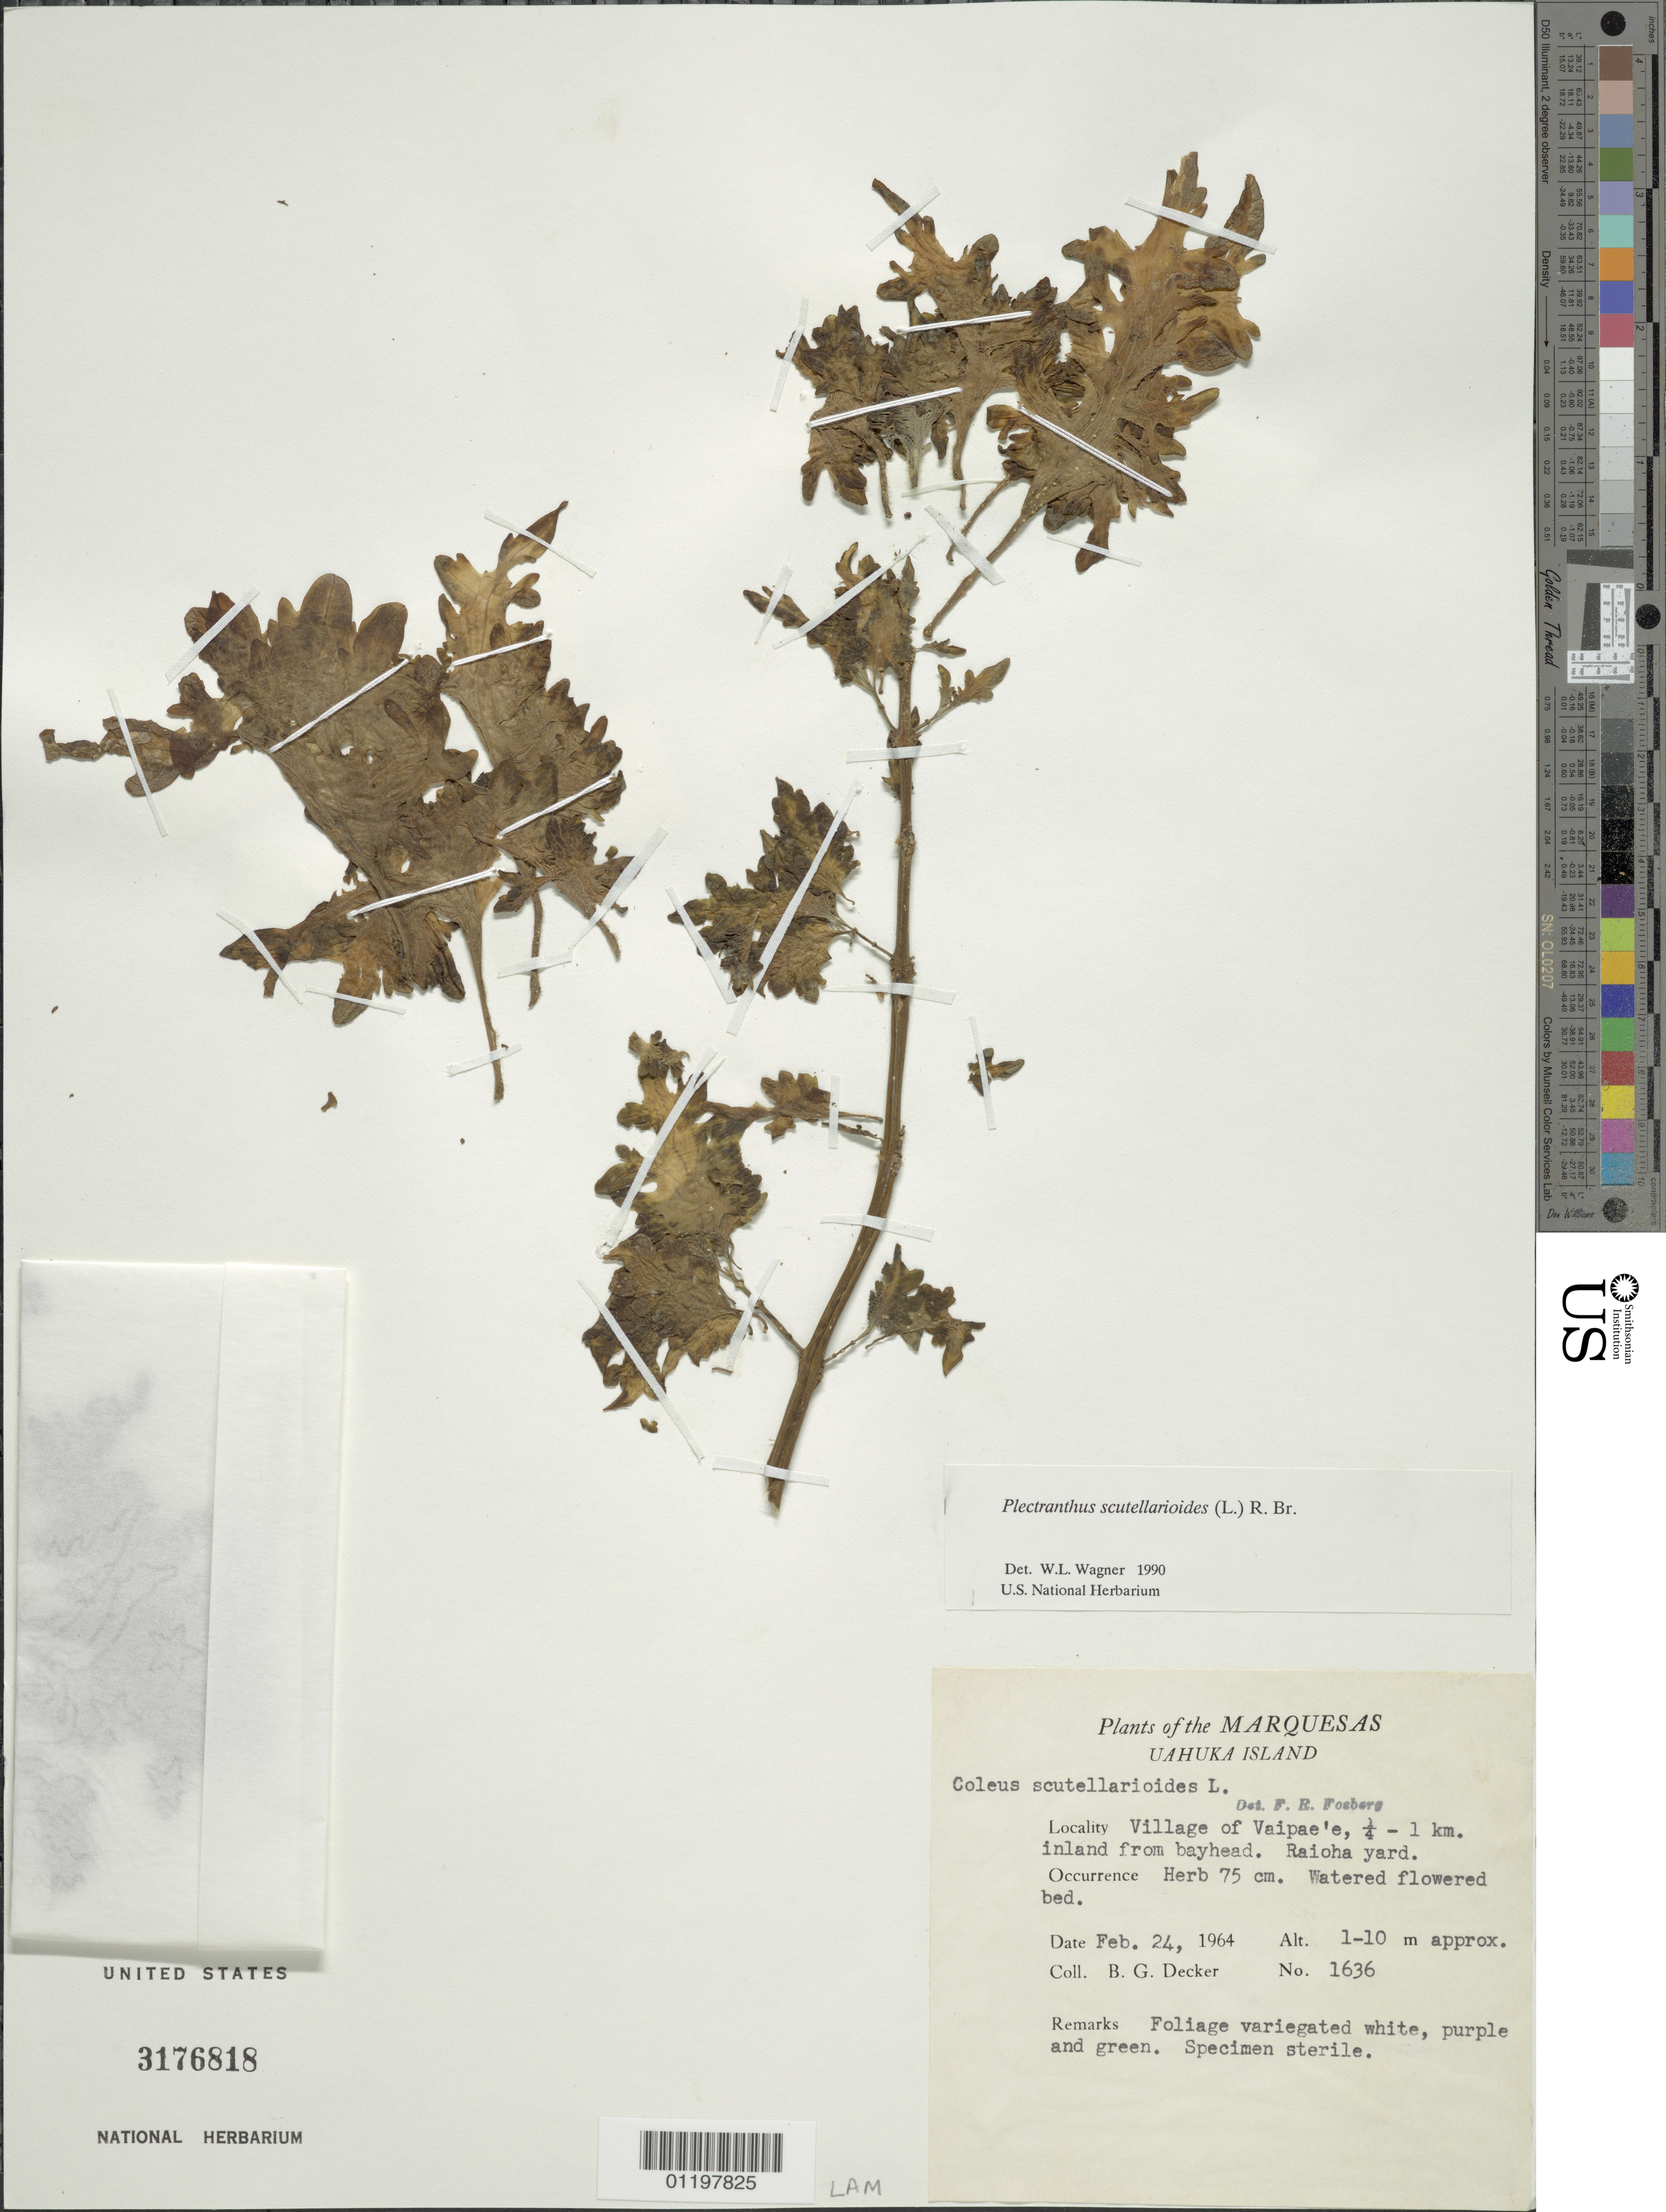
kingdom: Plantae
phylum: Tracheophyta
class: Magnoliopsida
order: Lamiales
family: Lamiaceae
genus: Coleus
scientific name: Coleus scutellarioides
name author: (L.) Benth.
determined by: Wagner, W. L., (BOT), Smithsonian Institution - National Museum of Natural History (UNITED STATES)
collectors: B. G. Decker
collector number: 1636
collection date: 1964-02-24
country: French Polynesia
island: Ua Huka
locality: Vaipae'e village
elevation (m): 1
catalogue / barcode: US 3176818